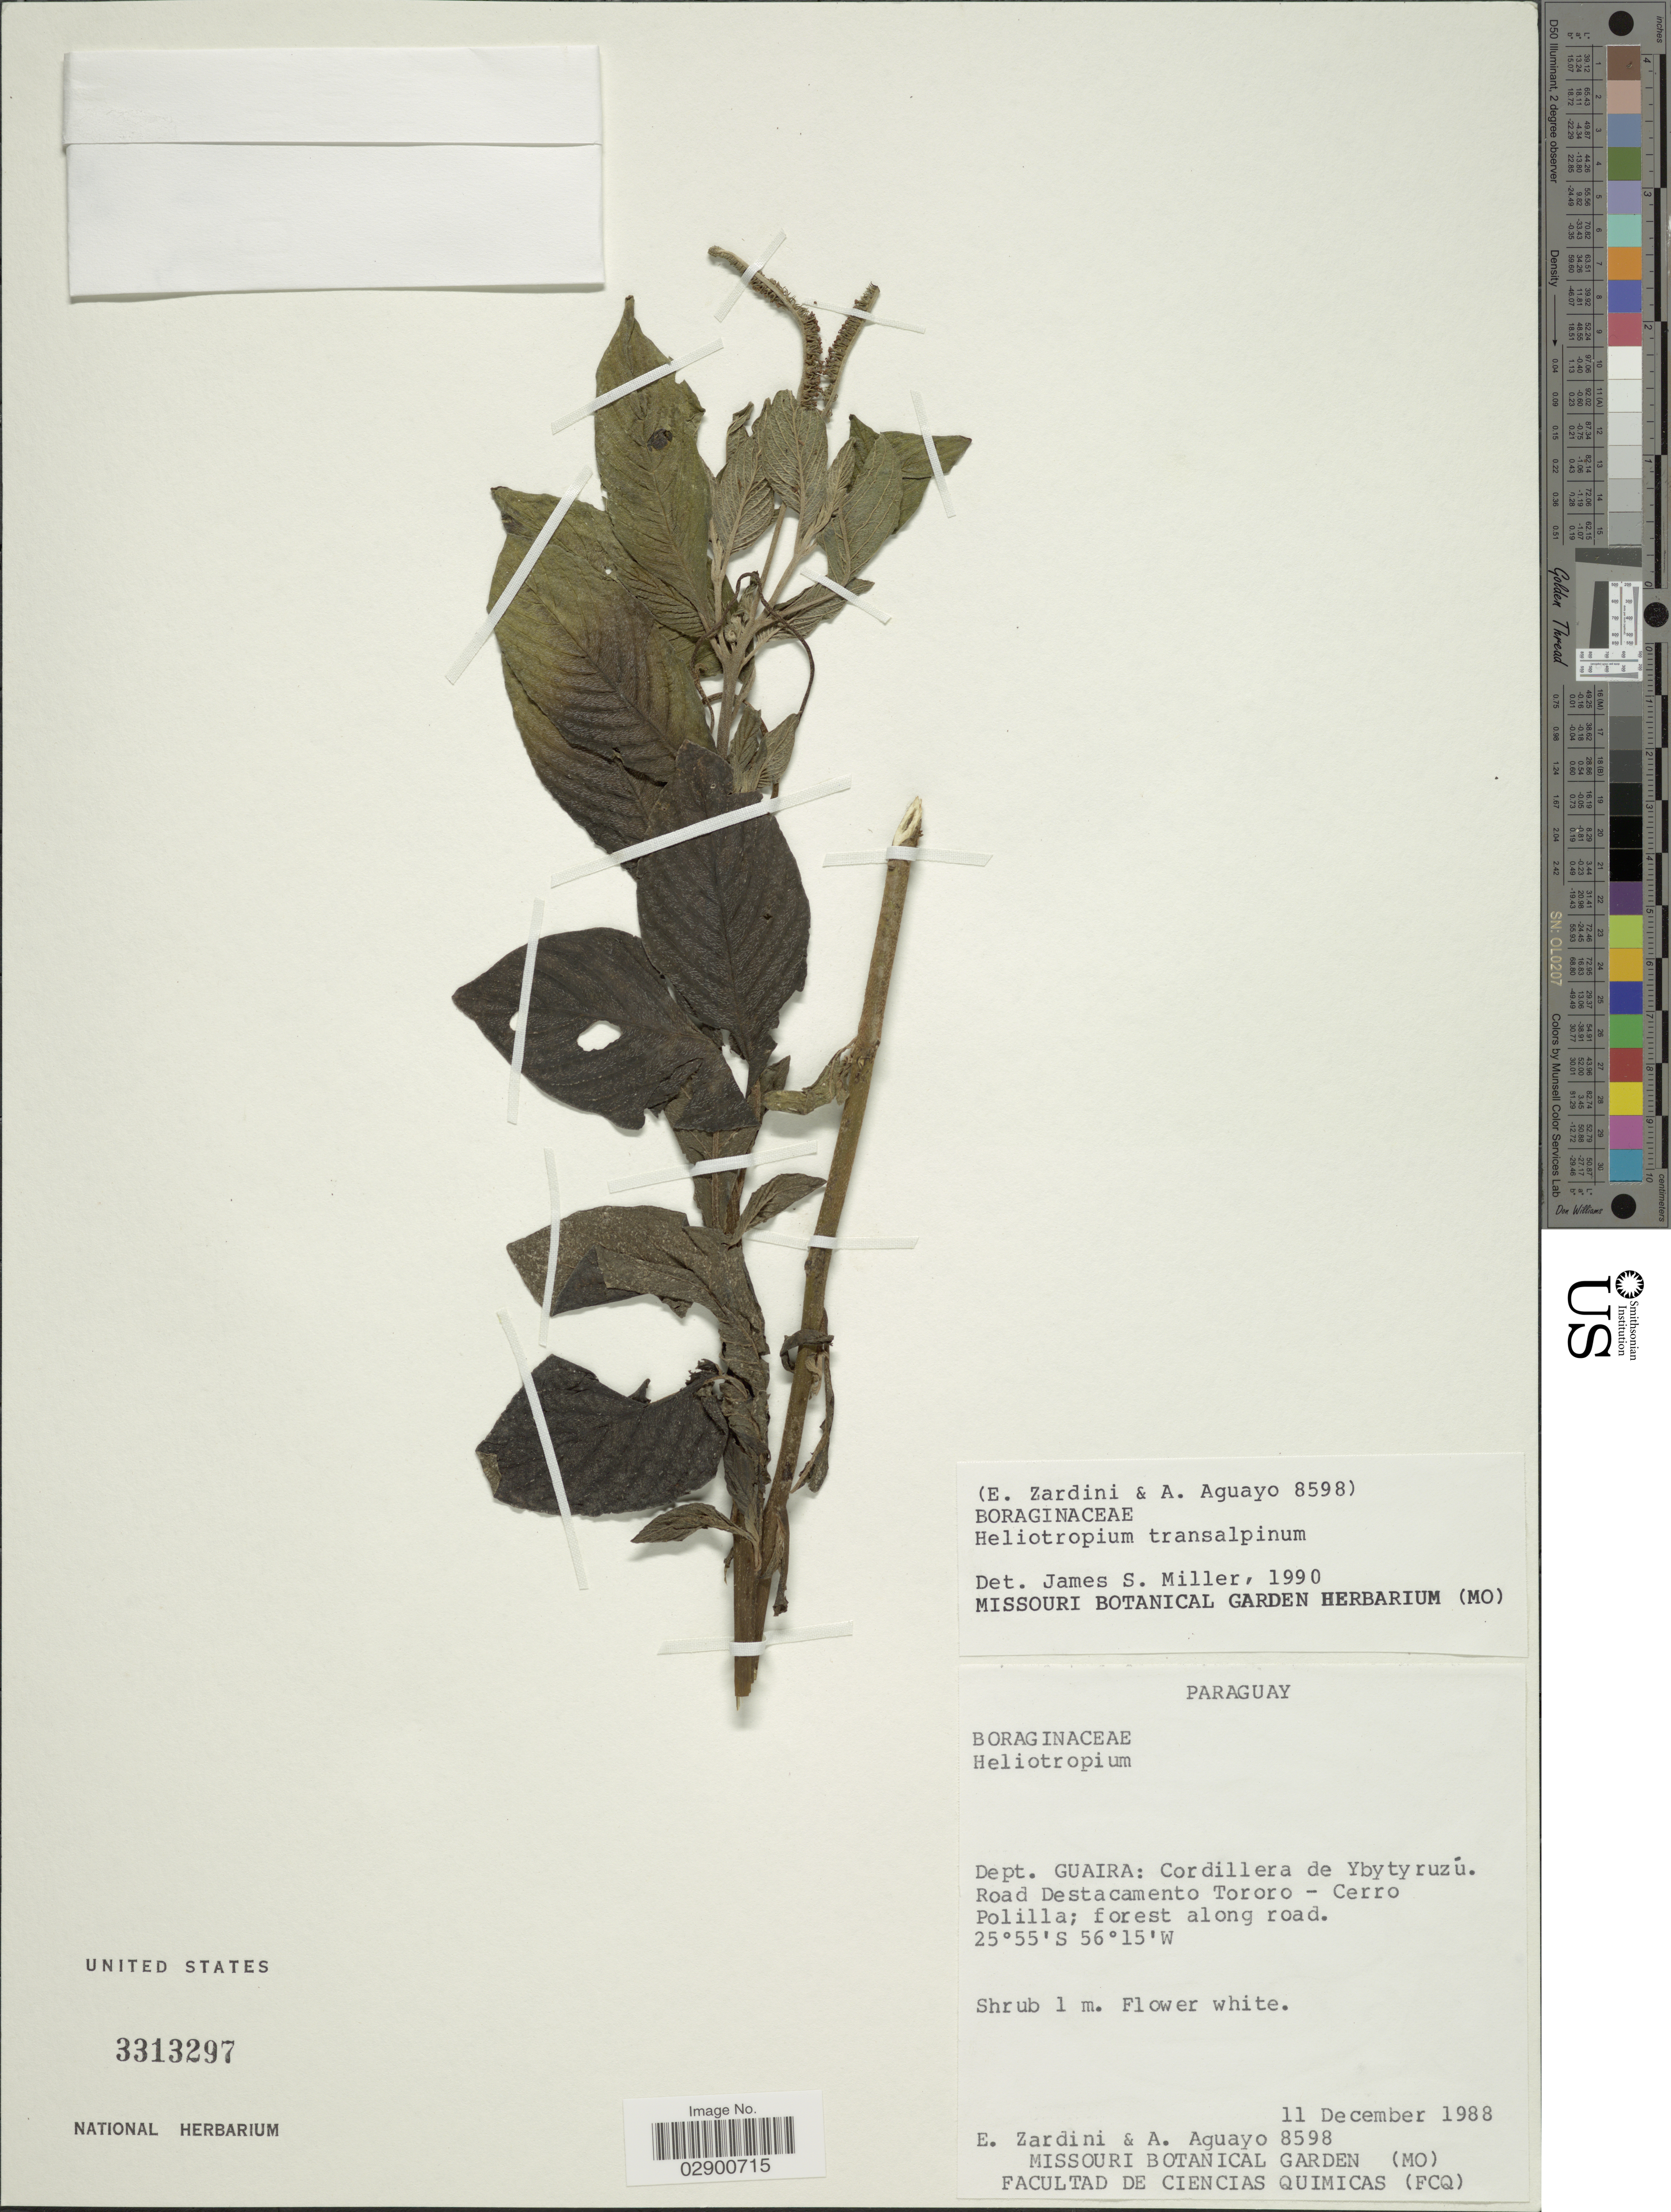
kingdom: Plantae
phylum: Tracheophyta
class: Magnoliopsida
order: Boraginales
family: Heliotropiaceae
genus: Heliotropium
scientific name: Heliotropium transalpinum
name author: Vell.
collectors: E. Zardini & A. Aguayo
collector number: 8598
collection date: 1988-12-11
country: Paraguay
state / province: Guaira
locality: Dept. Guaira: Cordillera de Ybytyruzú. Road Destacamento Tororo - Cerro Polilla.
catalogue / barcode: US 3313297